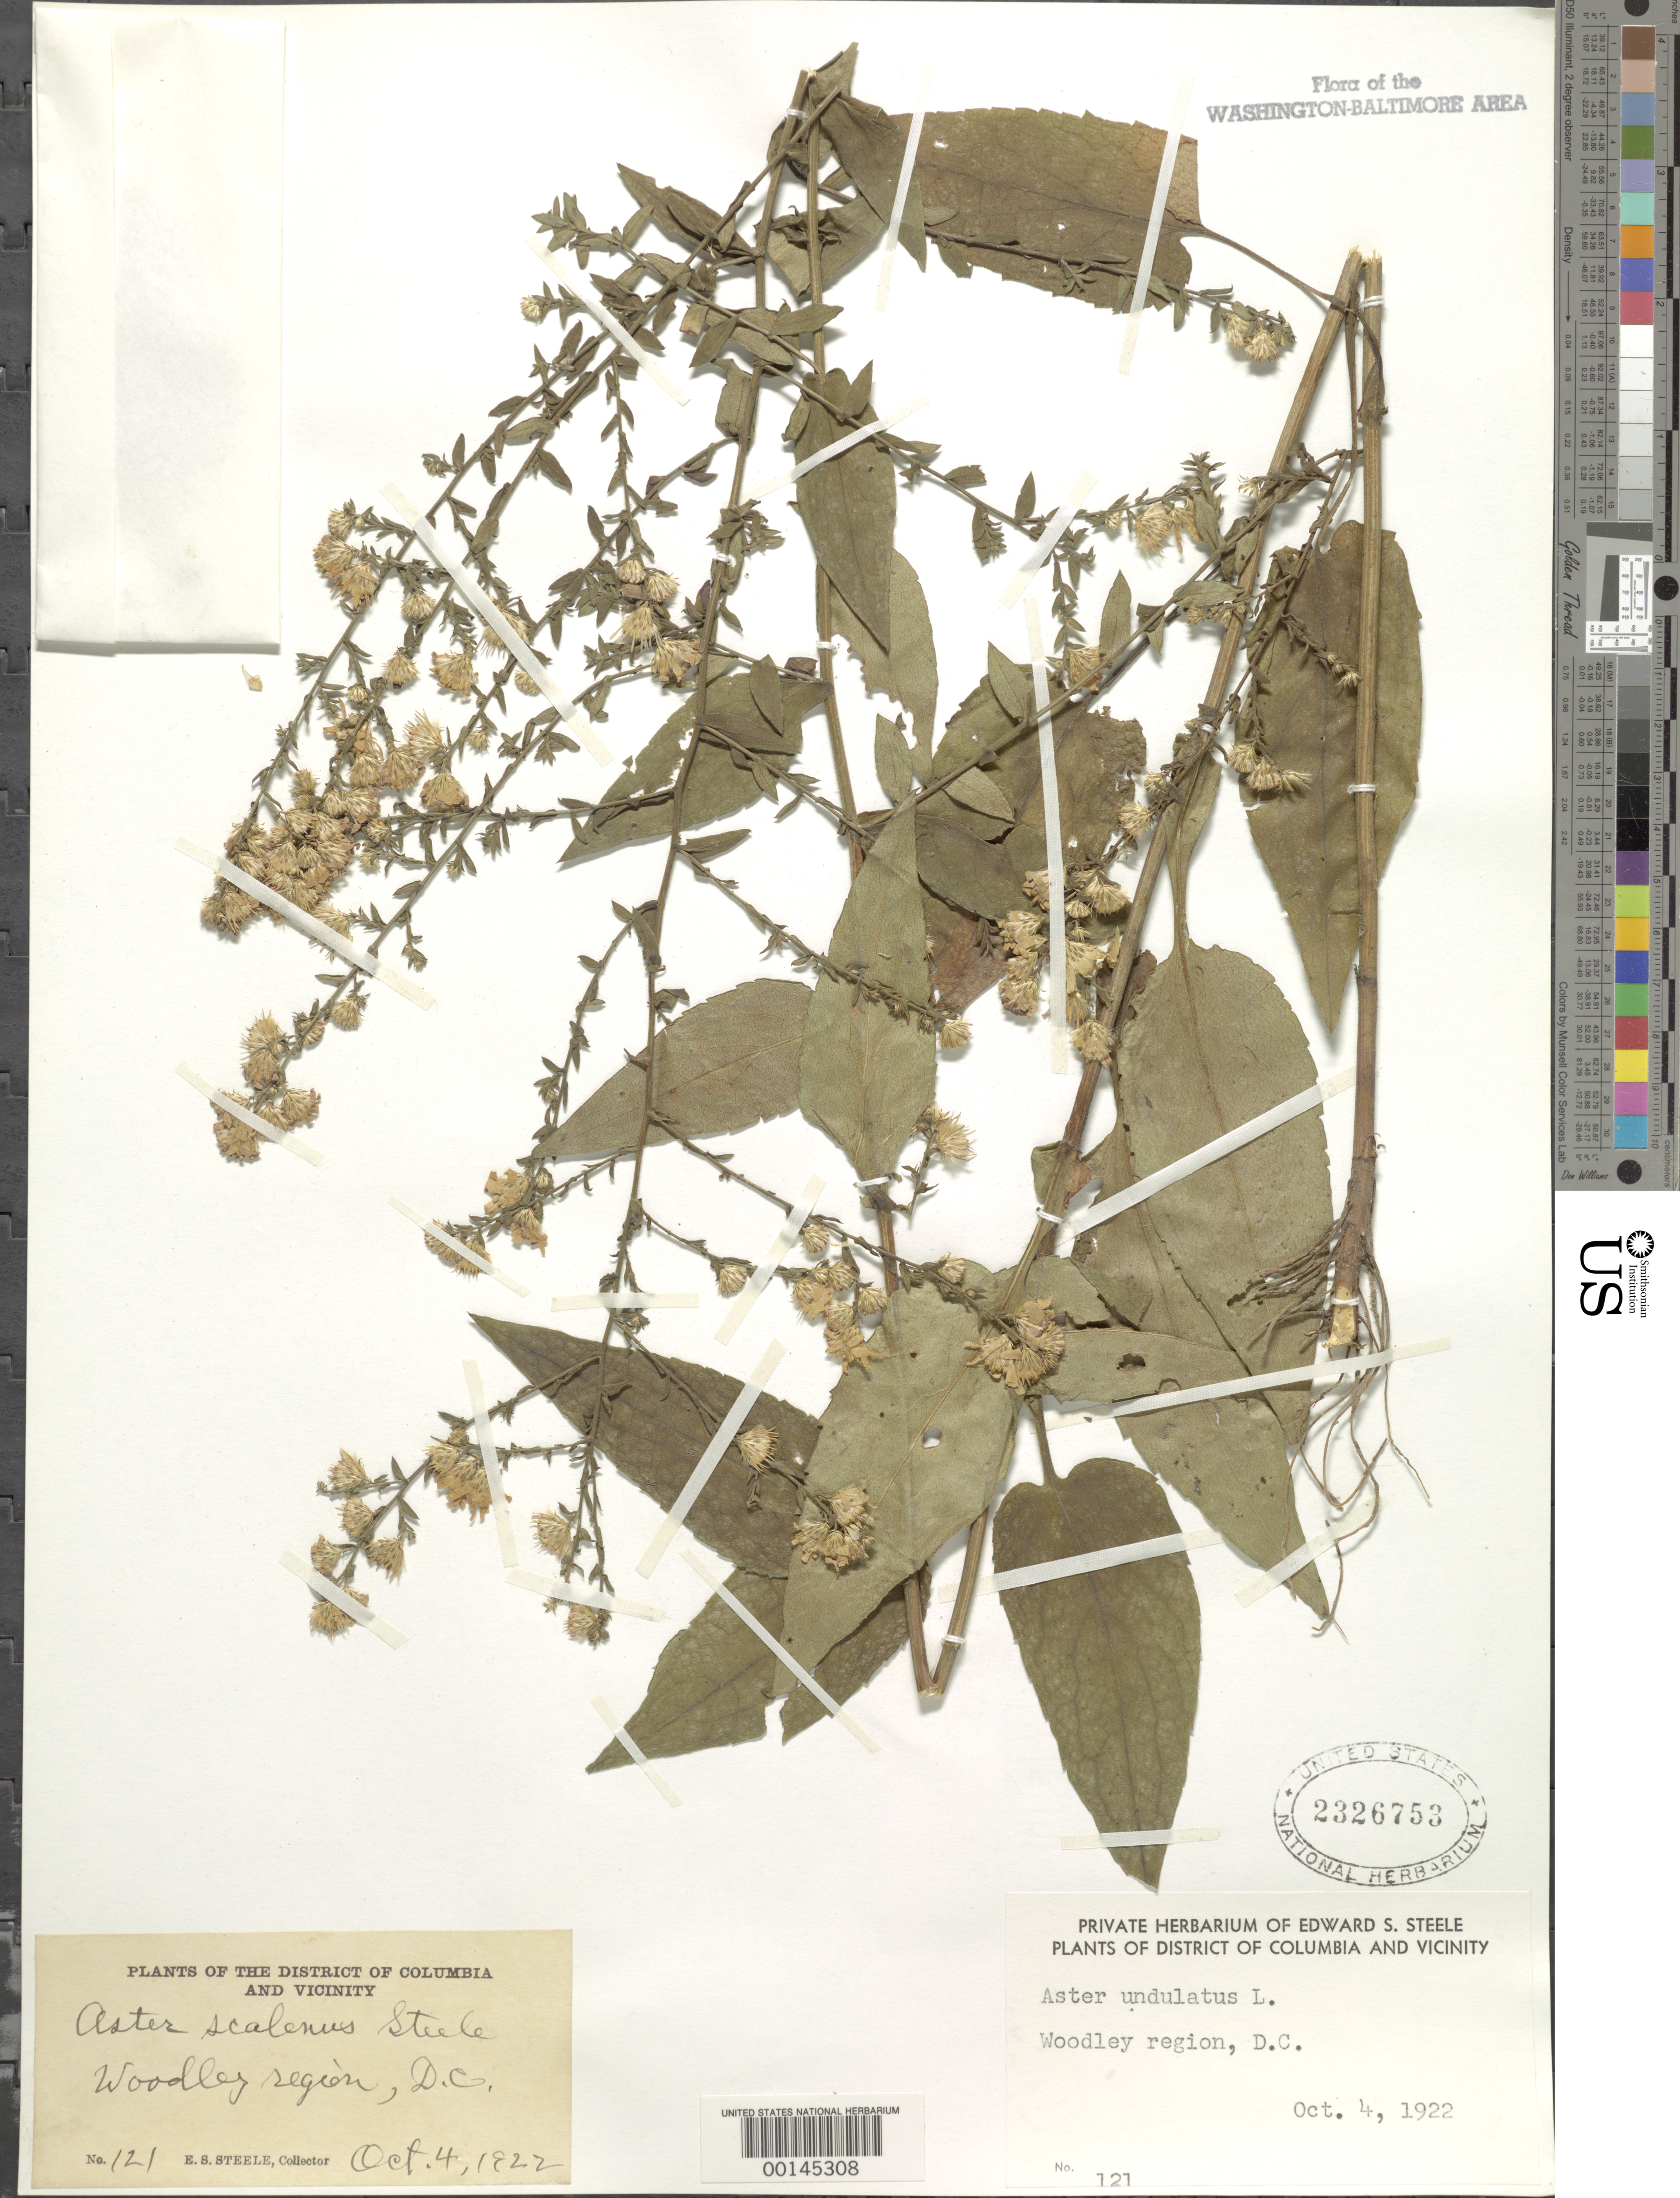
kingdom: Plantae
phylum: Tracheophyta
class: Magnoliopsida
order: Asterales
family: Asteraceae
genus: Symphyotrichum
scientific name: Symphyotrichum undulatum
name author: (L.) G.L. Nesom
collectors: E. C. Leonard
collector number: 121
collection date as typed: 04 Oct 1922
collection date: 1922-10-04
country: United States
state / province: District of Columbia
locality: Woodley Region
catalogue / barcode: US 2326753